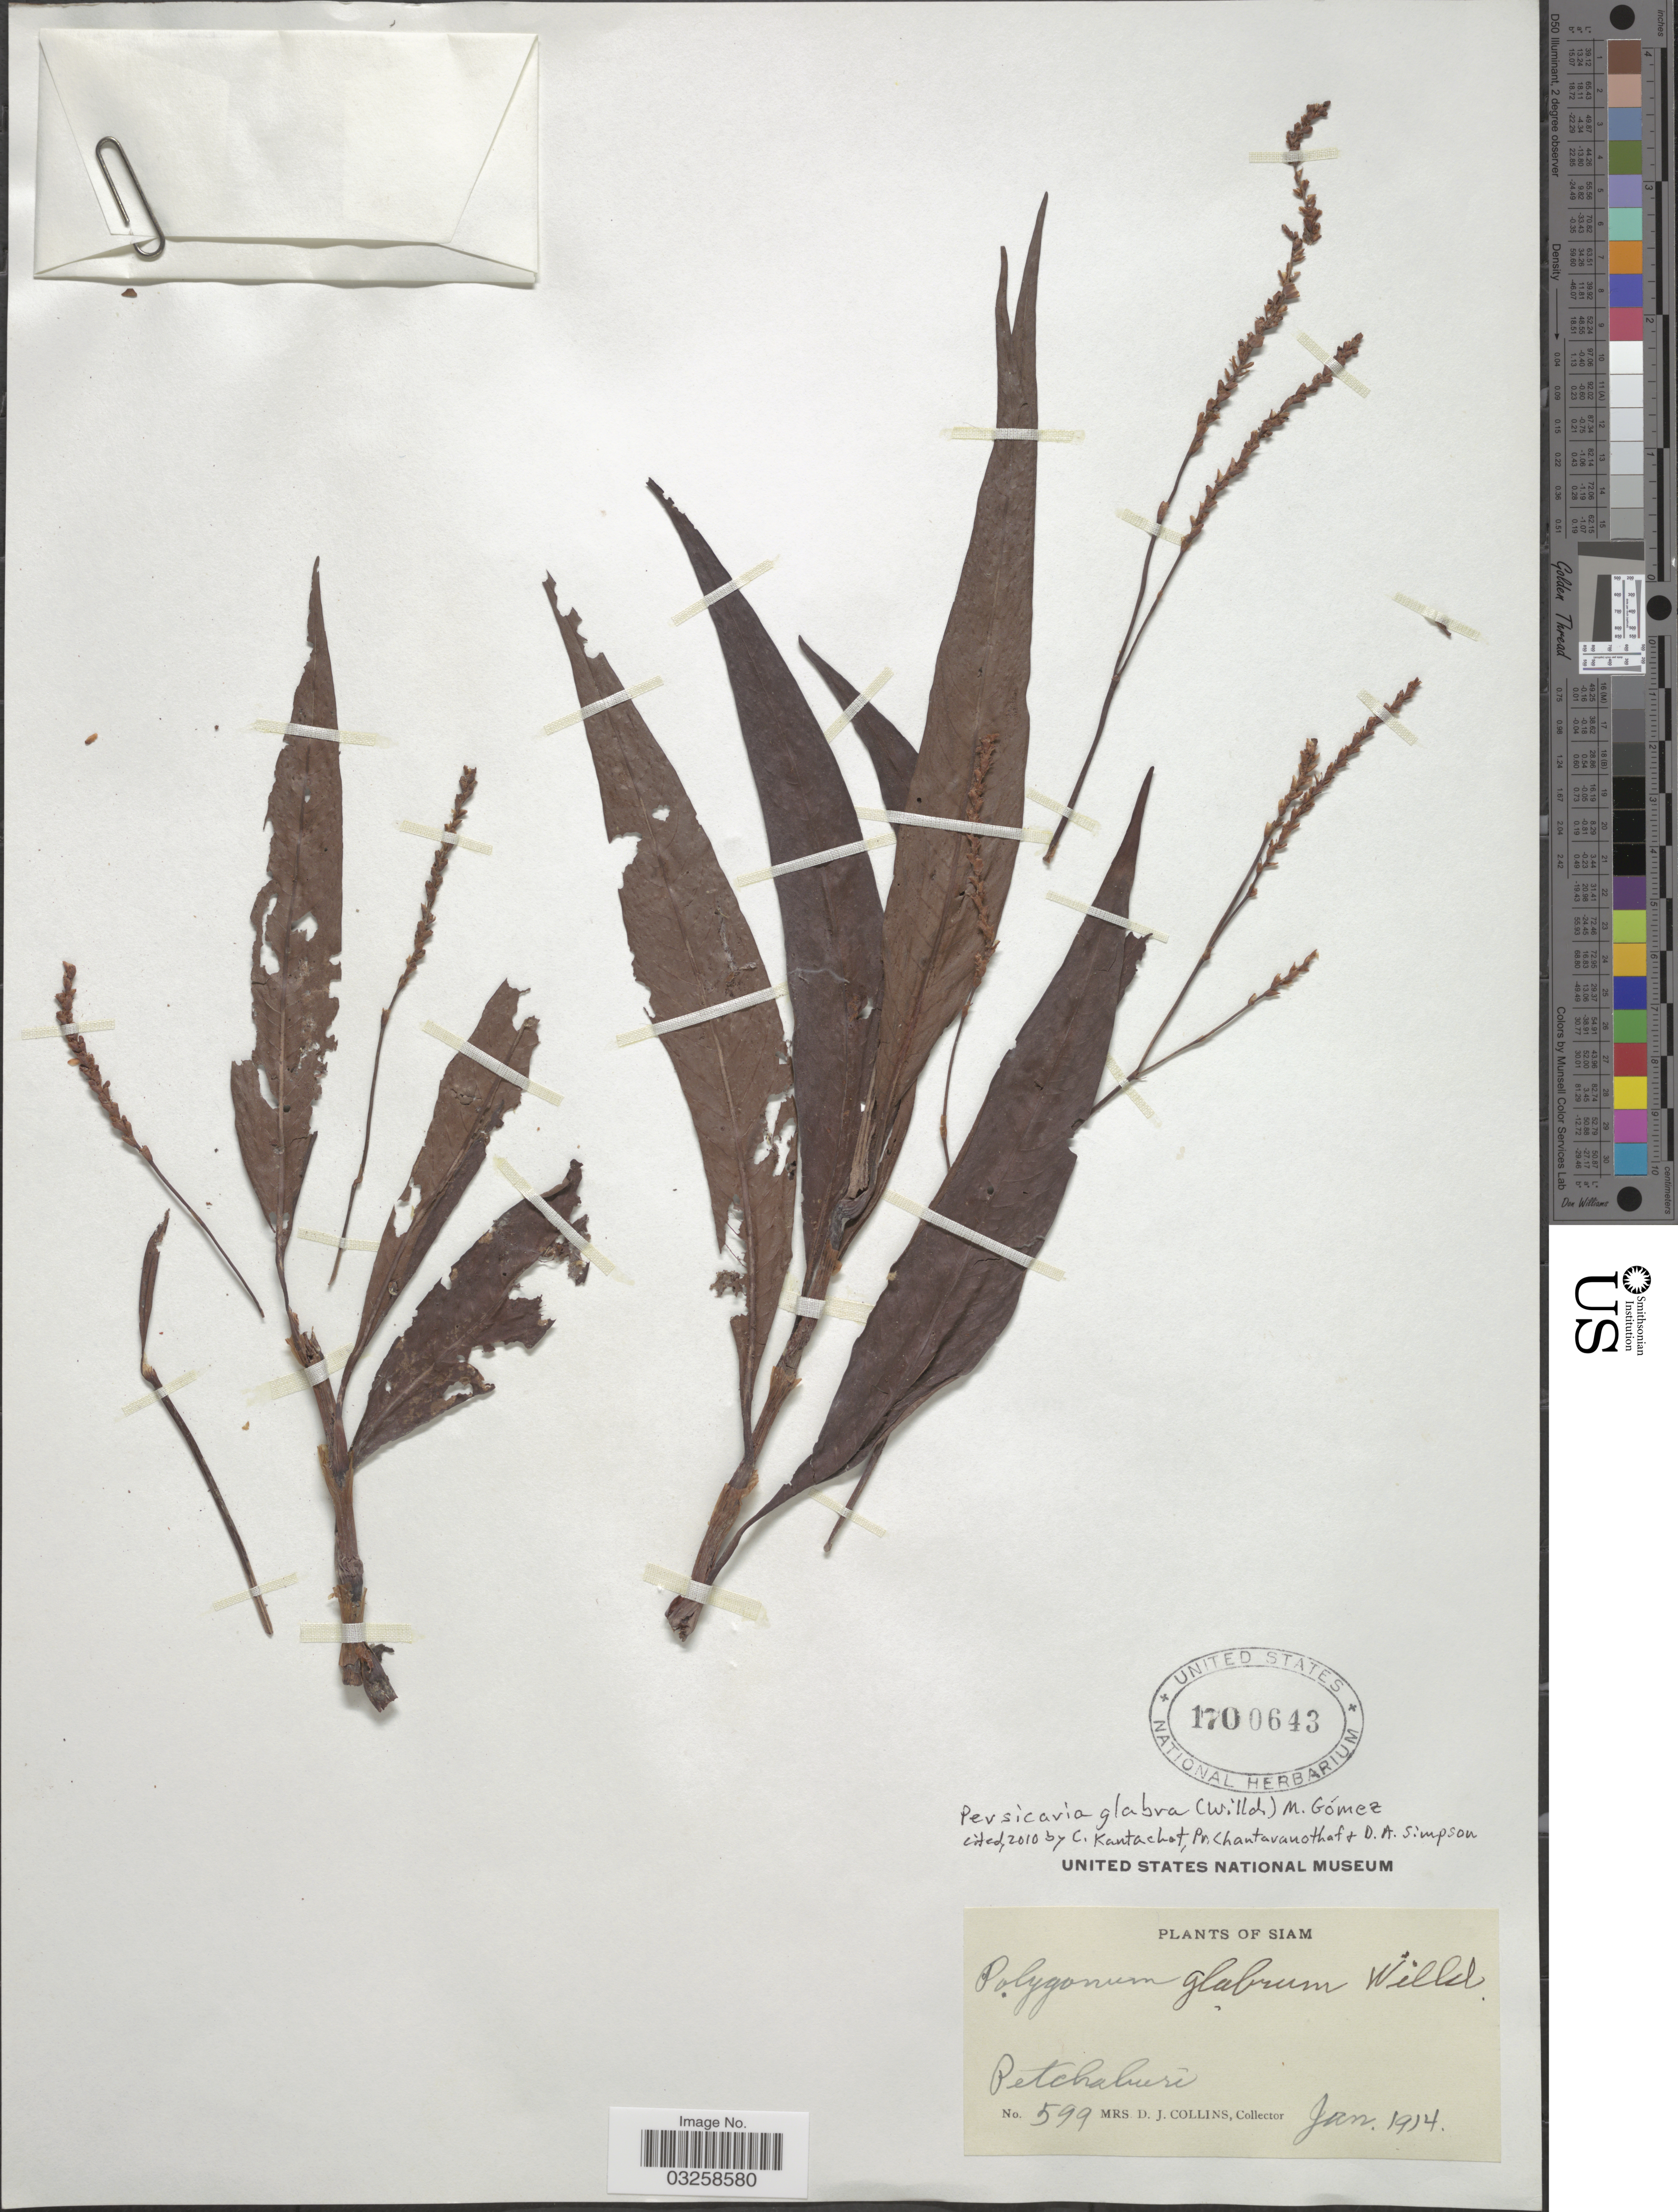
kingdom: Plantae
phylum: Tracheophyta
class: Magnoliopsida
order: Caryophyllales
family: Polygonaceae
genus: Persicaria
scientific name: Persicaria glabra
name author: (Willd.) M. Gómez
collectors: Mrs. D. J. Collins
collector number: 599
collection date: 1914-01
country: Thailand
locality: Siam. Petchahuri.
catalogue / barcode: US 1700643